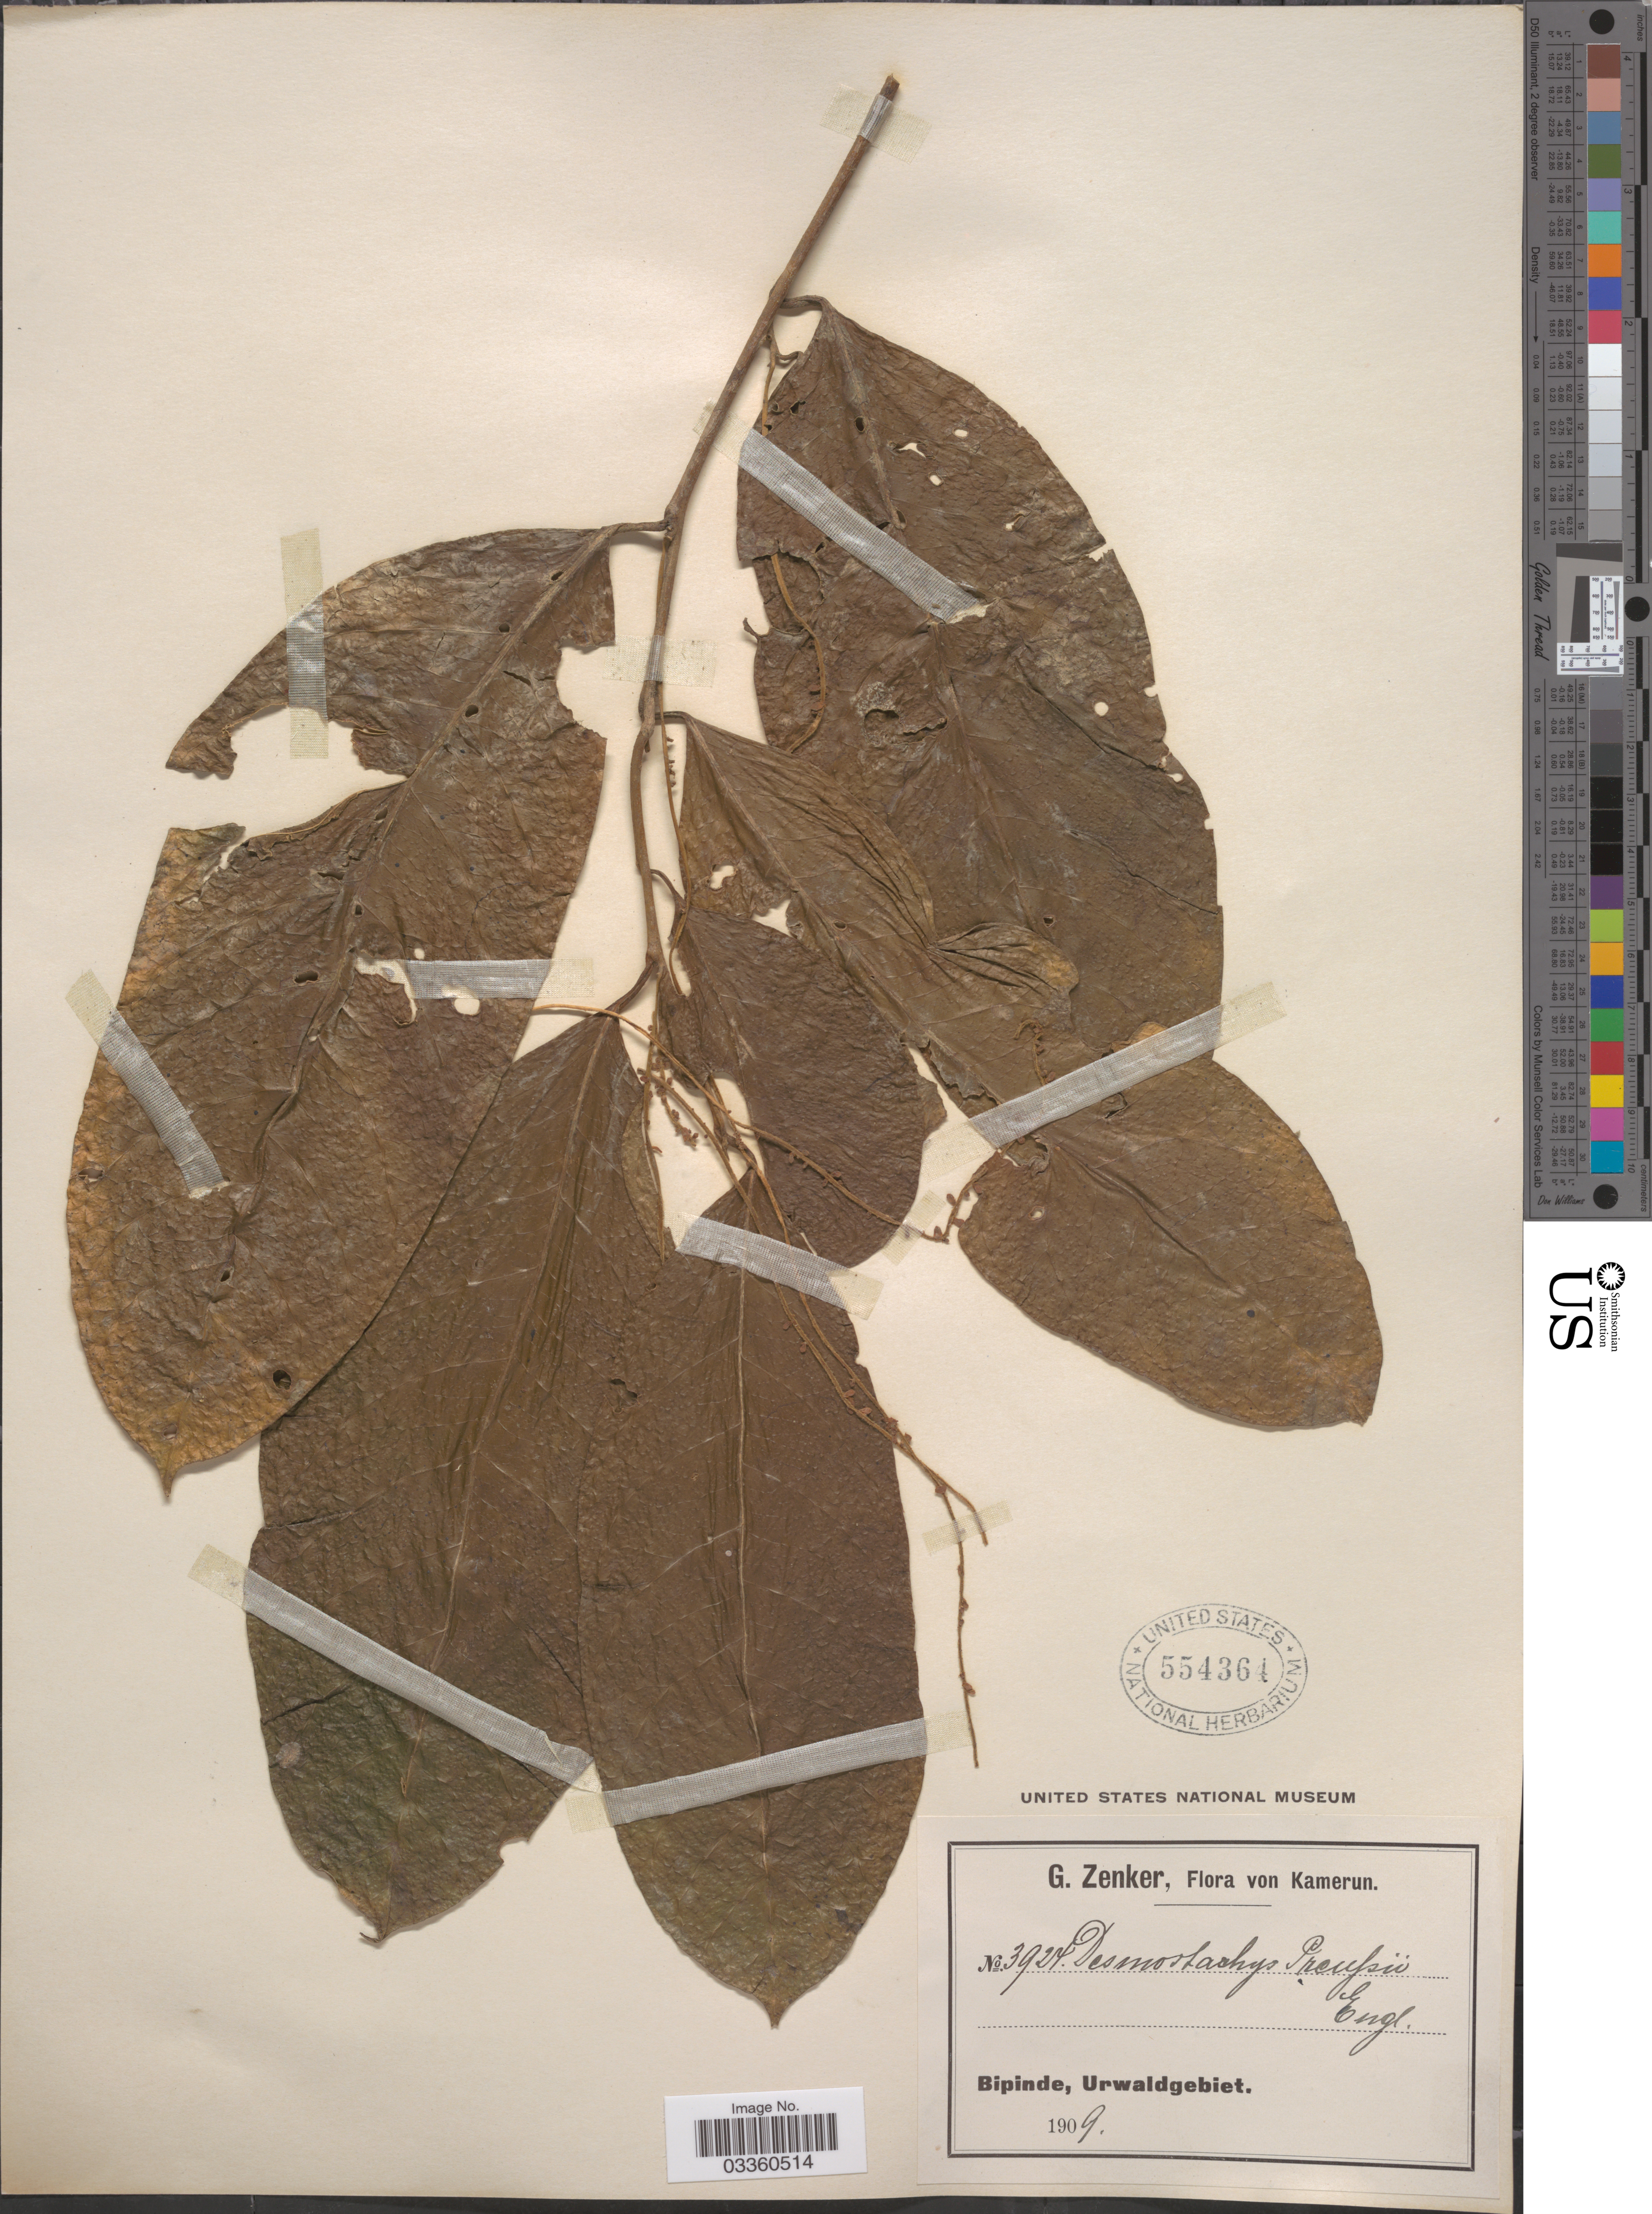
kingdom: Plantae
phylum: Tracheophyta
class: Magnoliopsida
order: Icacinales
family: Icacinaceae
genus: Vadensea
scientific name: Vadensea tenuifolia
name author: (Oliv.) Jongkind & O. Lachenaud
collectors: G. A. Zenker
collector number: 3924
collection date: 1909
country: Cameroon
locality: Kamerun. Bipinde, Urwaldgebiet.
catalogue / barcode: US 554364